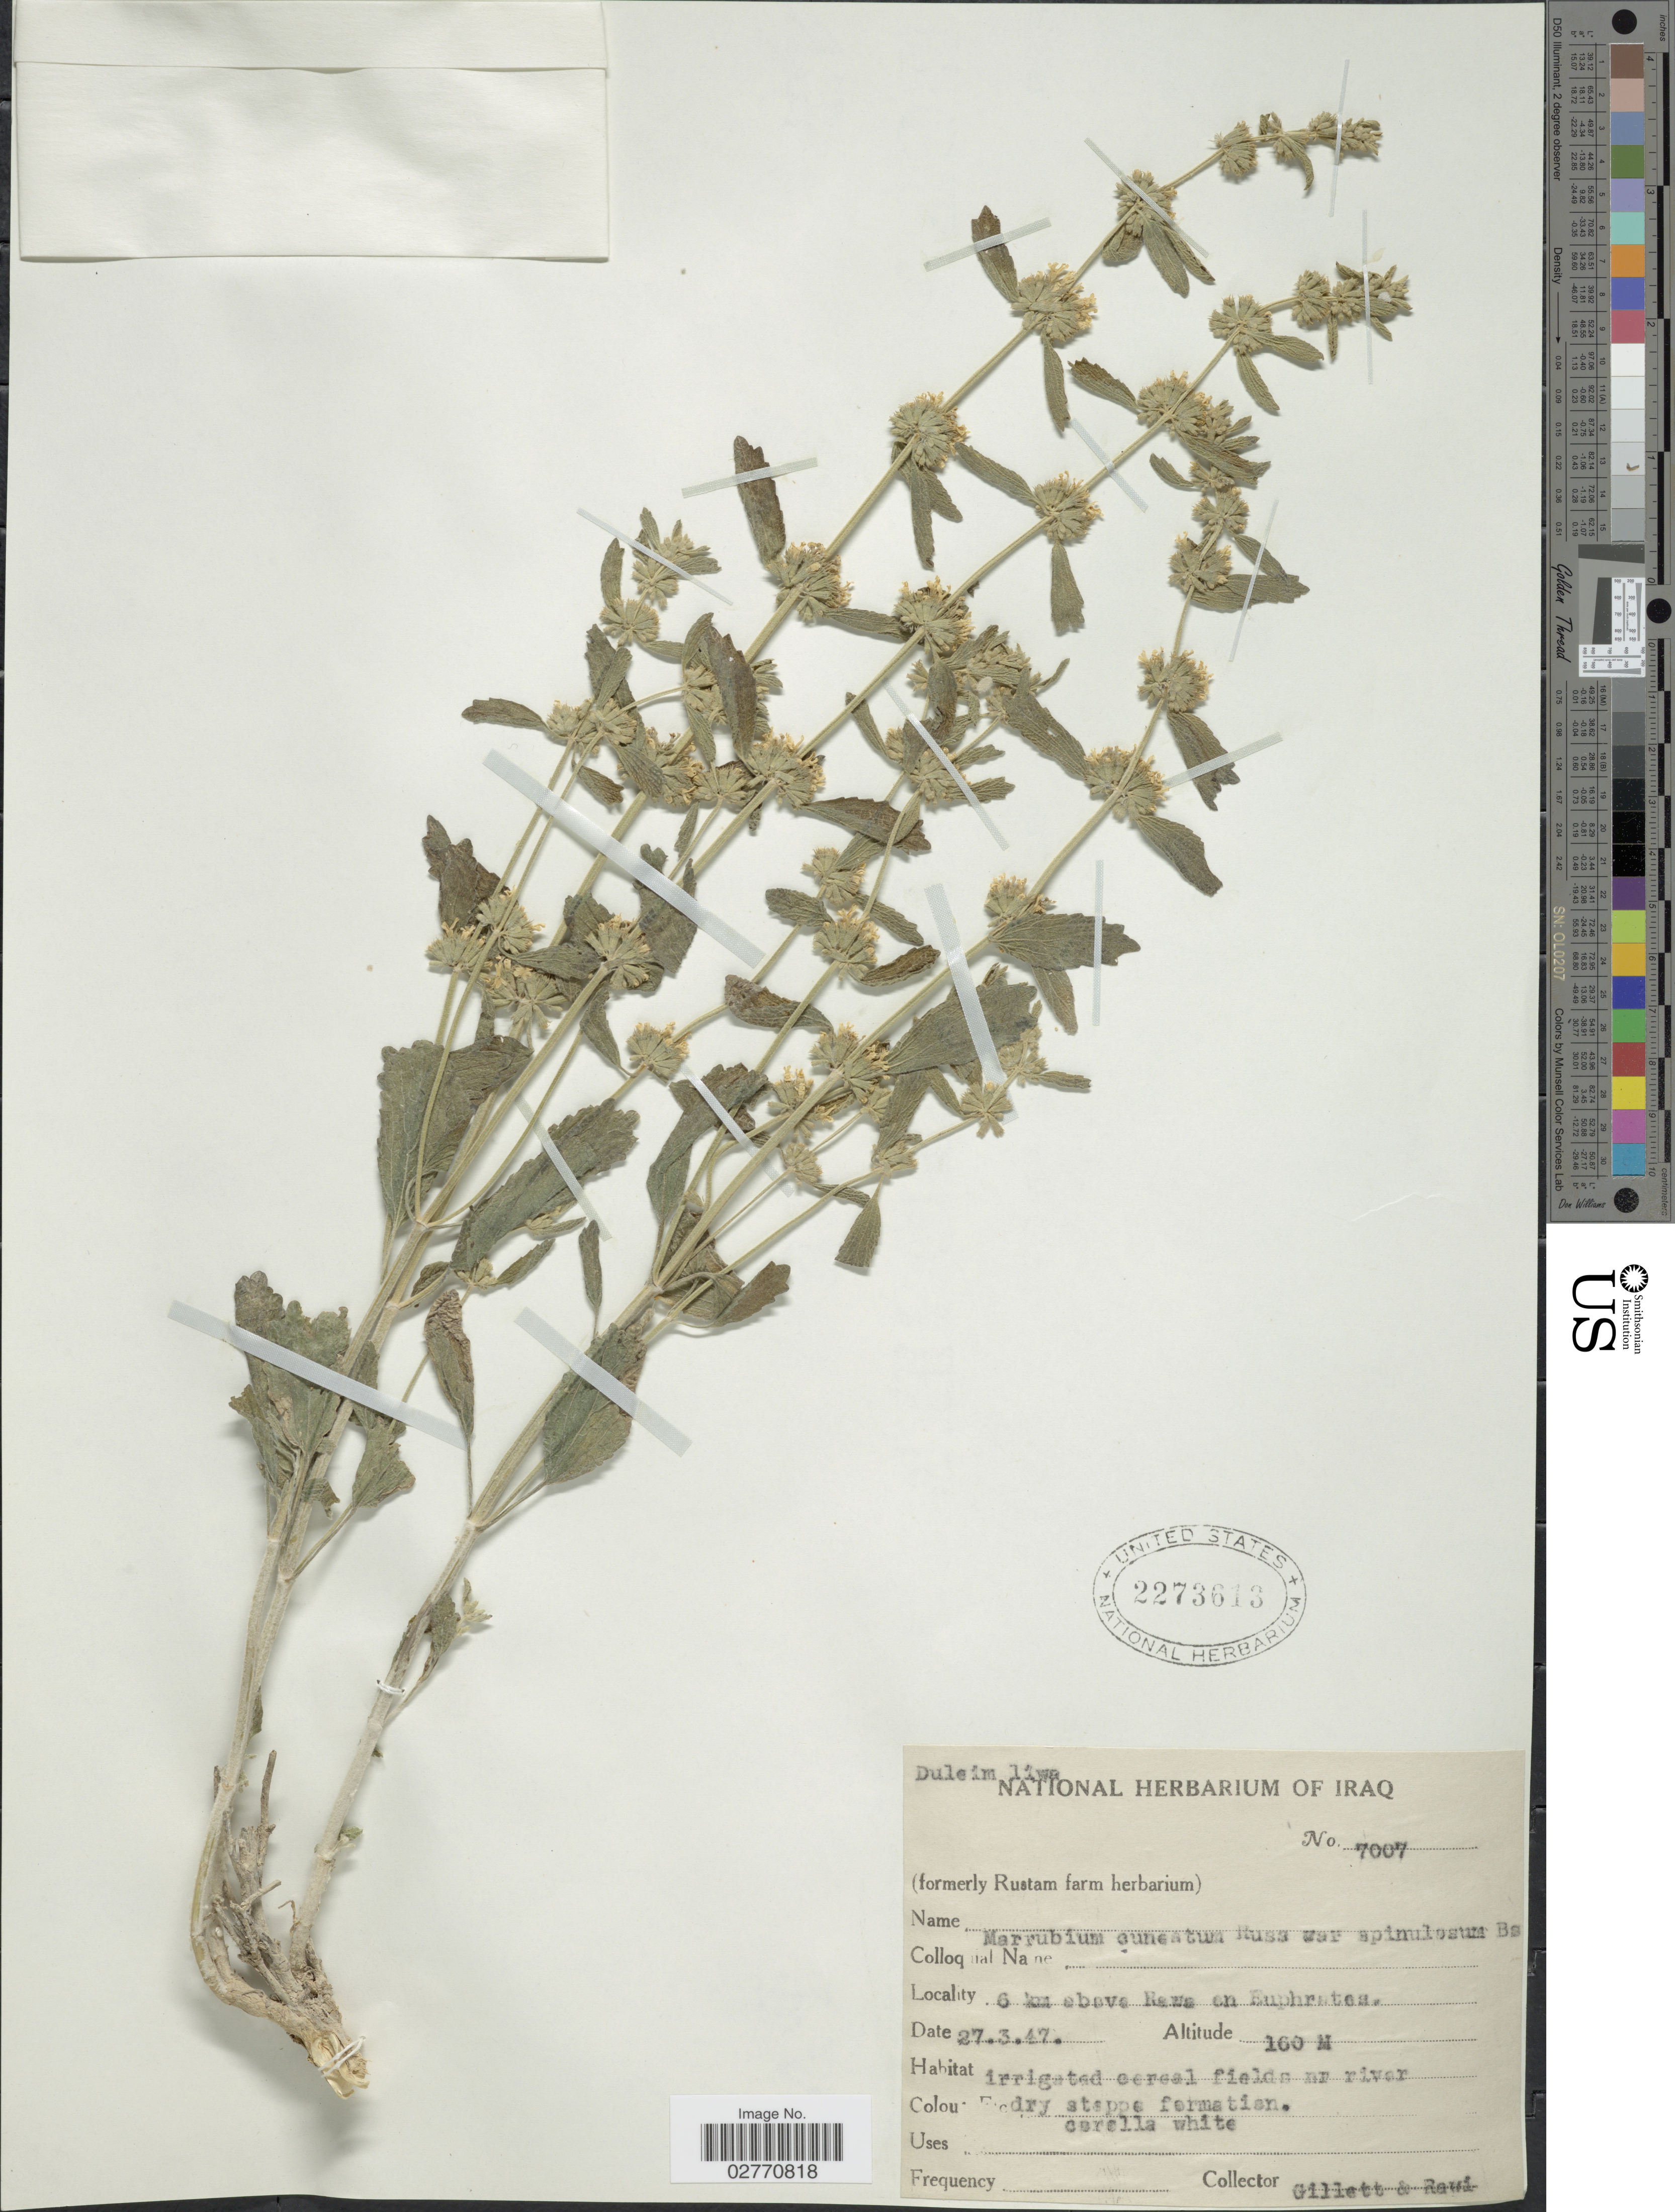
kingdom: Plantae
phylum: Tracheophyta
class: Magnoliopsida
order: Lamiales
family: Lamiaceae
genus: Marrubium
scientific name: Marrubium cuneatum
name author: Banks & Sol.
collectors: Gillett, -- & -. Rawi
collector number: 7007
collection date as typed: Transcribed d/m/y: 27/3/47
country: Iraq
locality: Duleim liwa. 6 km above Rawa on Euphrates.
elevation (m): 160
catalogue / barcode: US 2273613